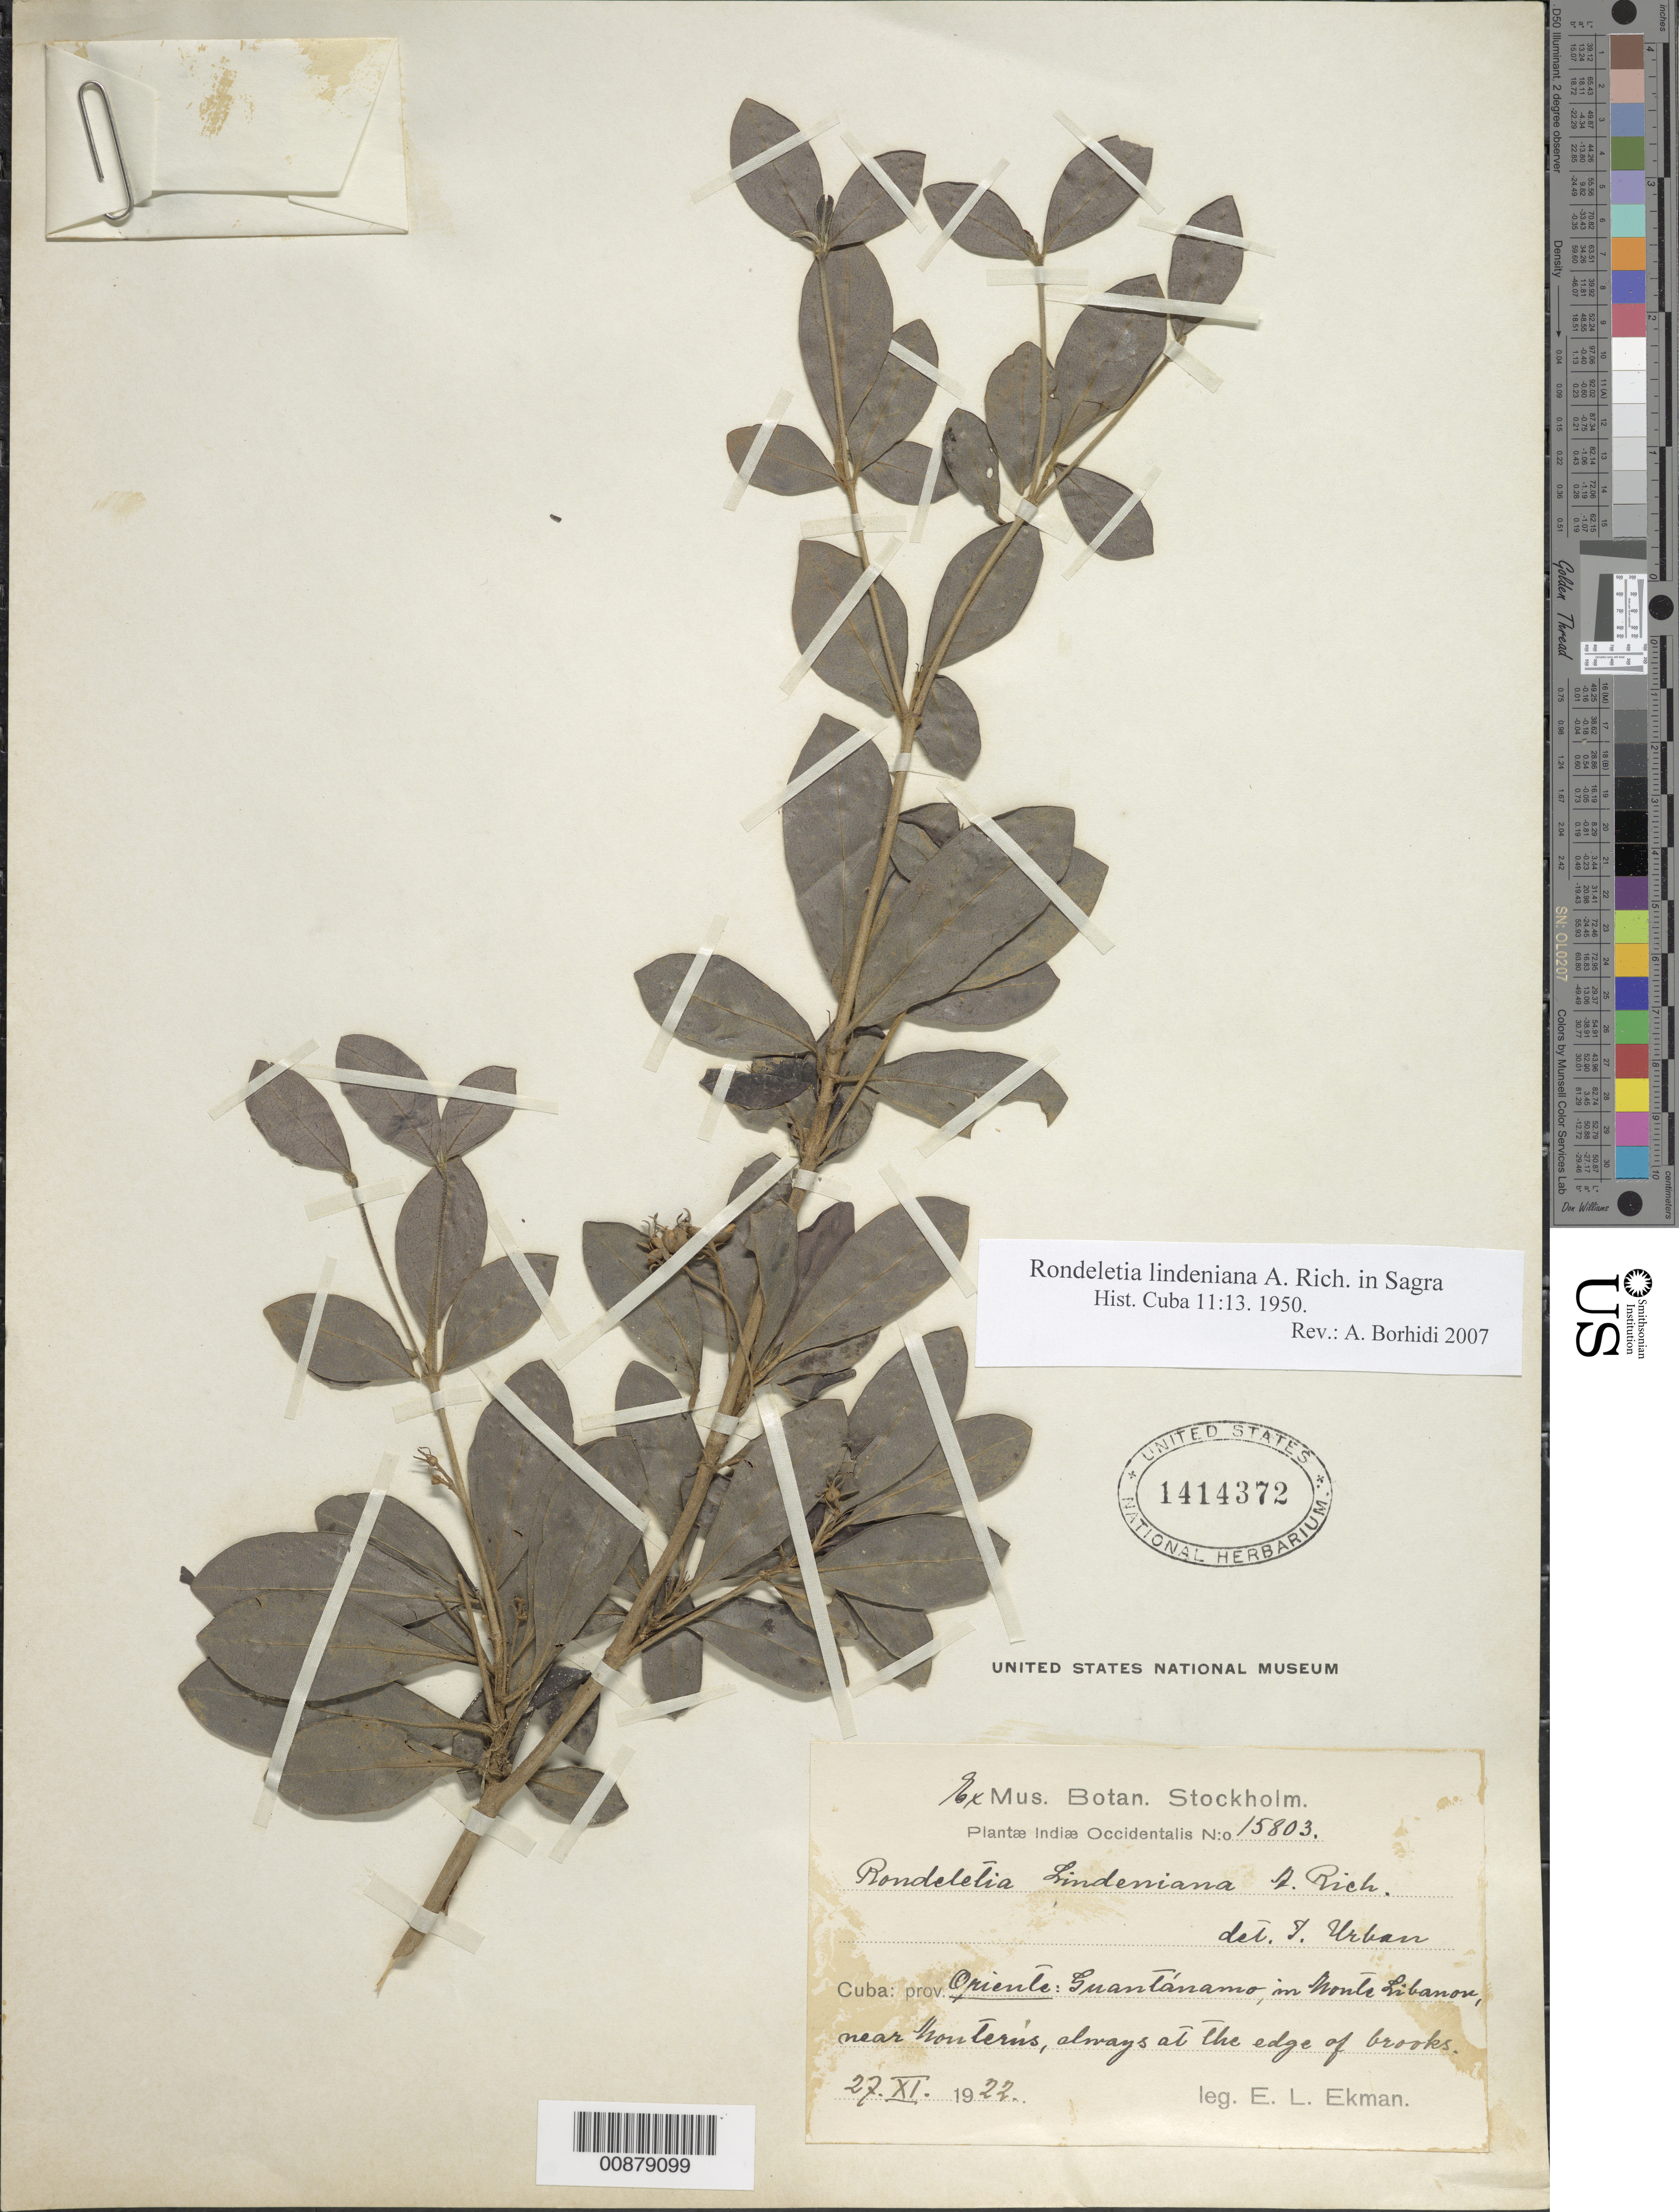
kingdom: Plantae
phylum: Tracheophyta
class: Magnoliopsida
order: Gentianales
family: Rubiaceae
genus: Rondeletia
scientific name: Rondeletia lindeniana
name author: A. Rich.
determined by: Borhidi, Attila L.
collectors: E. L. Ekman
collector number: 15803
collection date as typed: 27 Sep 1922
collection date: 1922-09-27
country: Cuba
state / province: Guantanamo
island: Cuba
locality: Guantánamo, in Monte Libanon, near mountains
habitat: Always at the edge of brooks.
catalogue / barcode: US 1414372